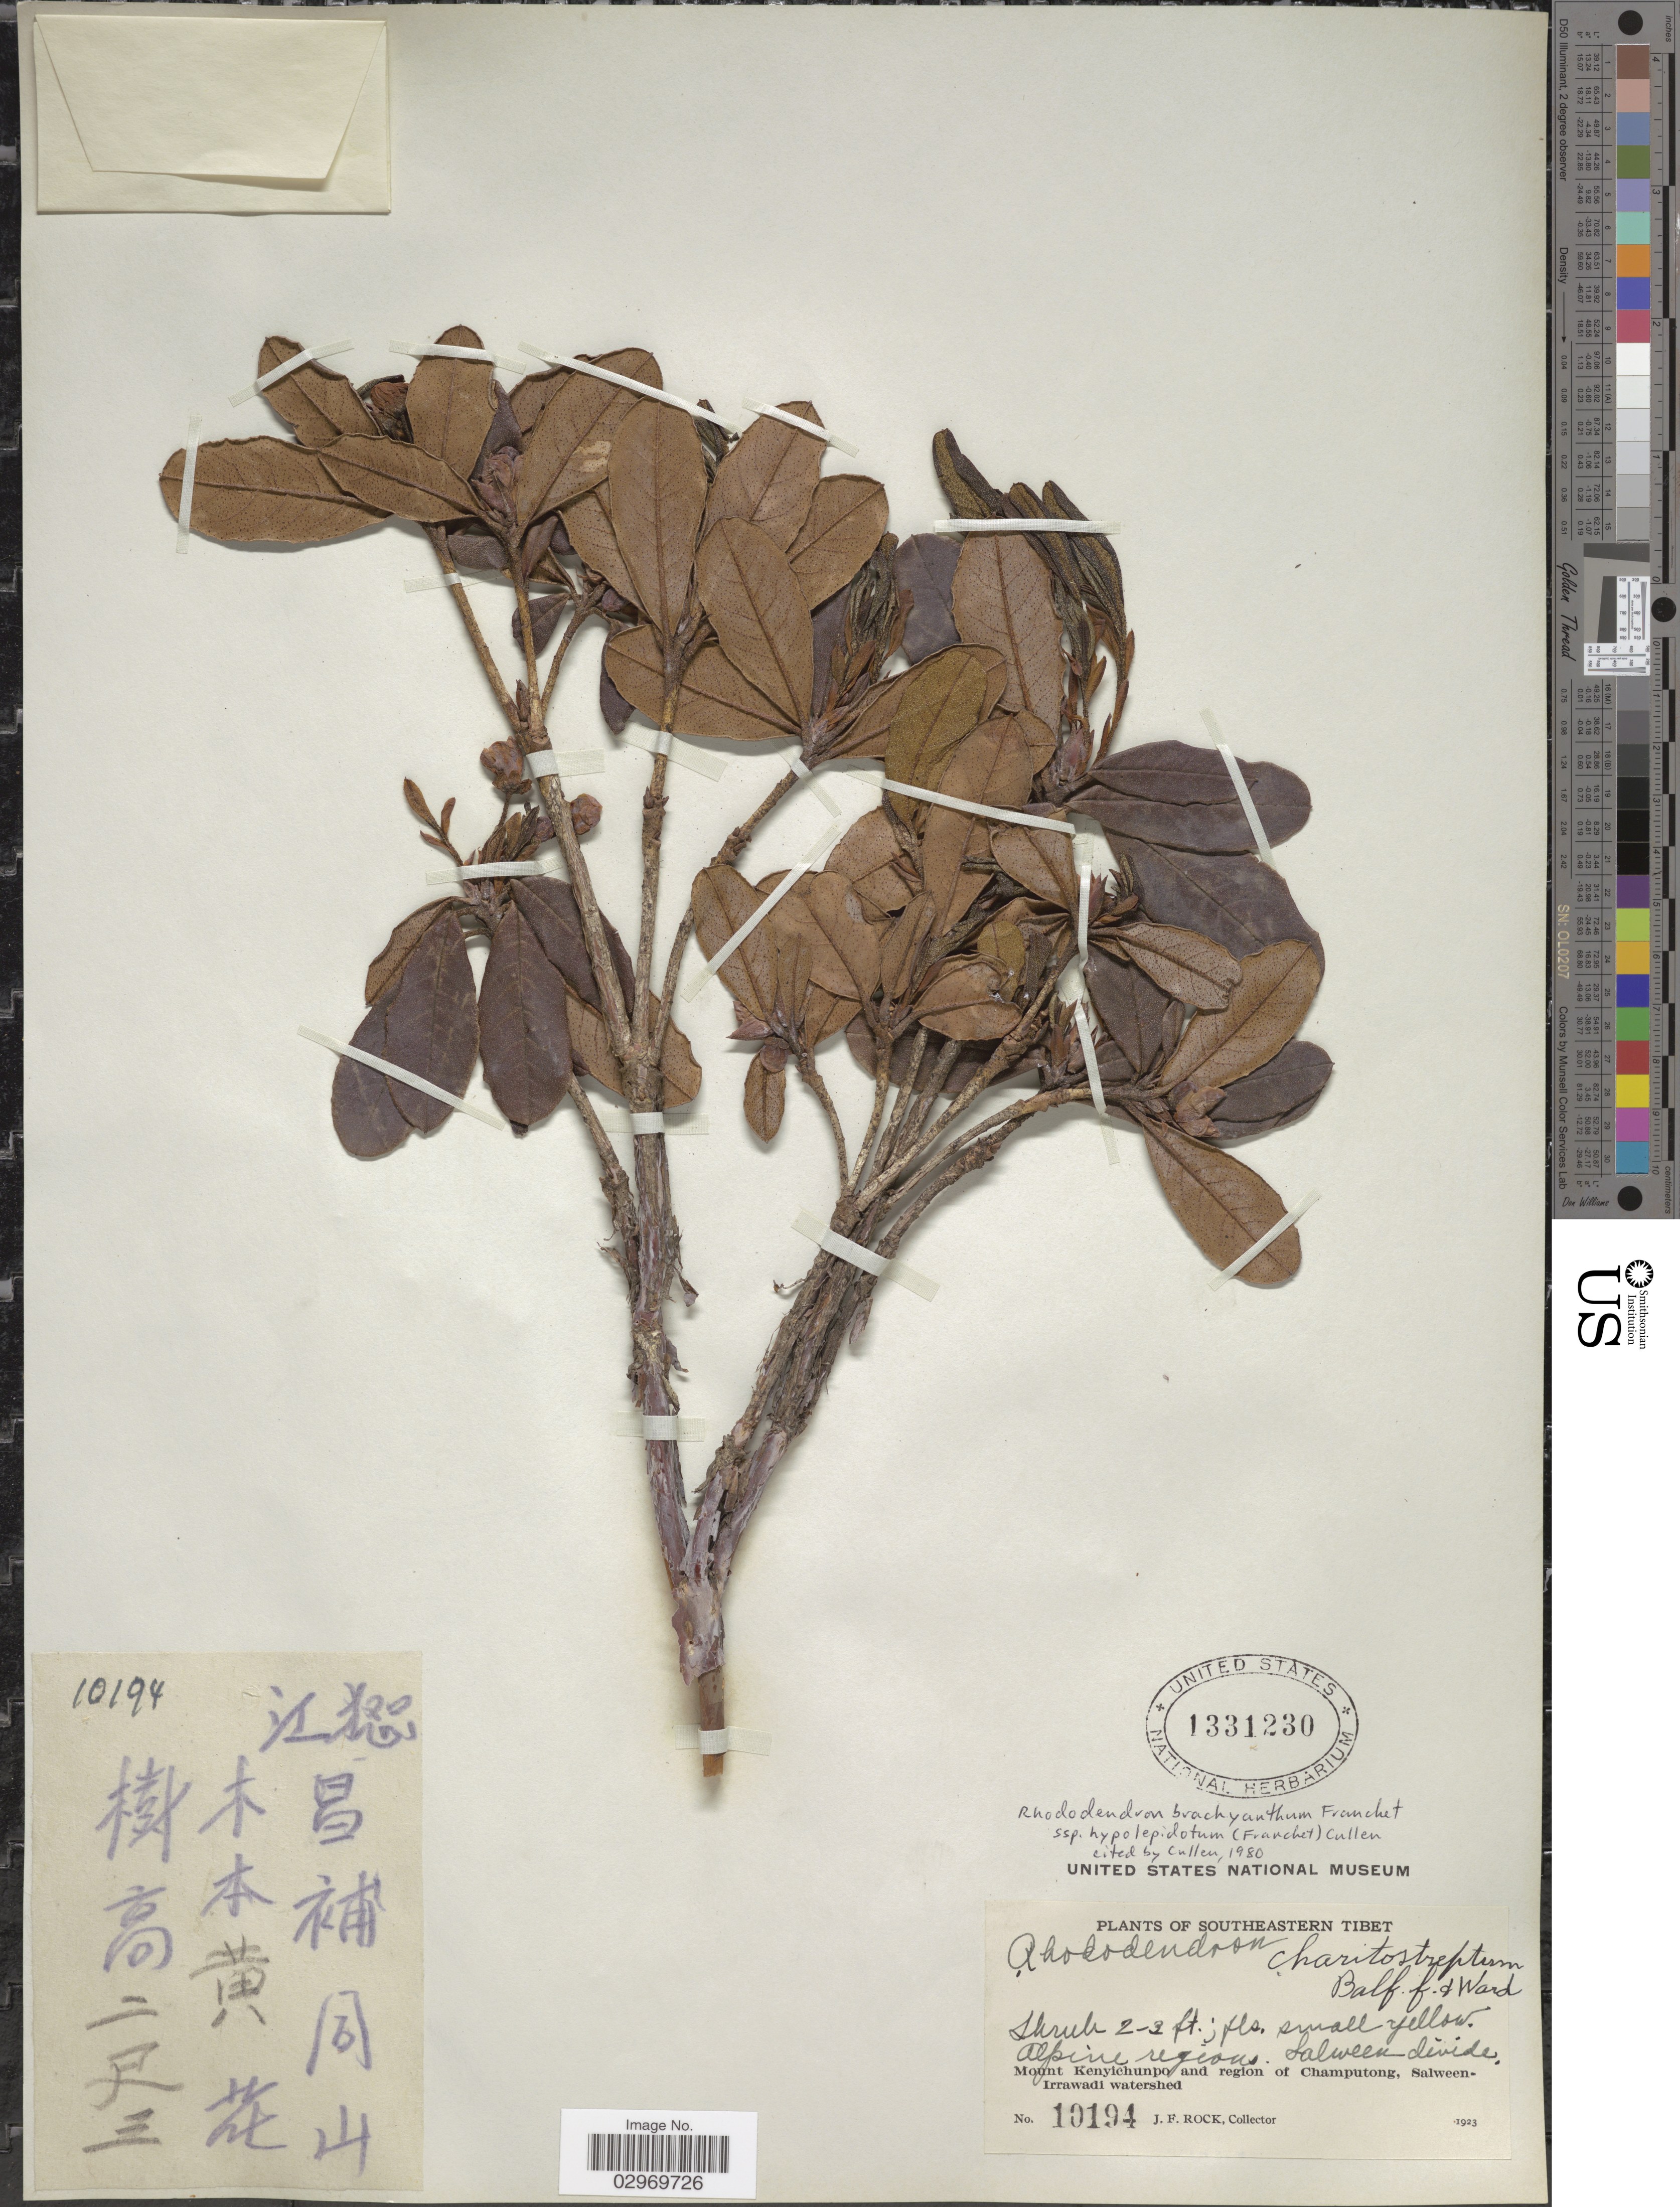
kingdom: Plantae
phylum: Tracheophyta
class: Magnoliopsida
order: Ericales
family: Ericaceae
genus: Rhododendron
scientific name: Rhododendron brachyanthum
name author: Franch.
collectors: J. Rock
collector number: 10194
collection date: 1923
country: China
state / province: Xizang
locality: Southeastern Tibet. Alpine regions. Mount Kenyichunpo and region of Champutong, Salween-Irrawadi watershed.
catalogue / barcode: US 1331230